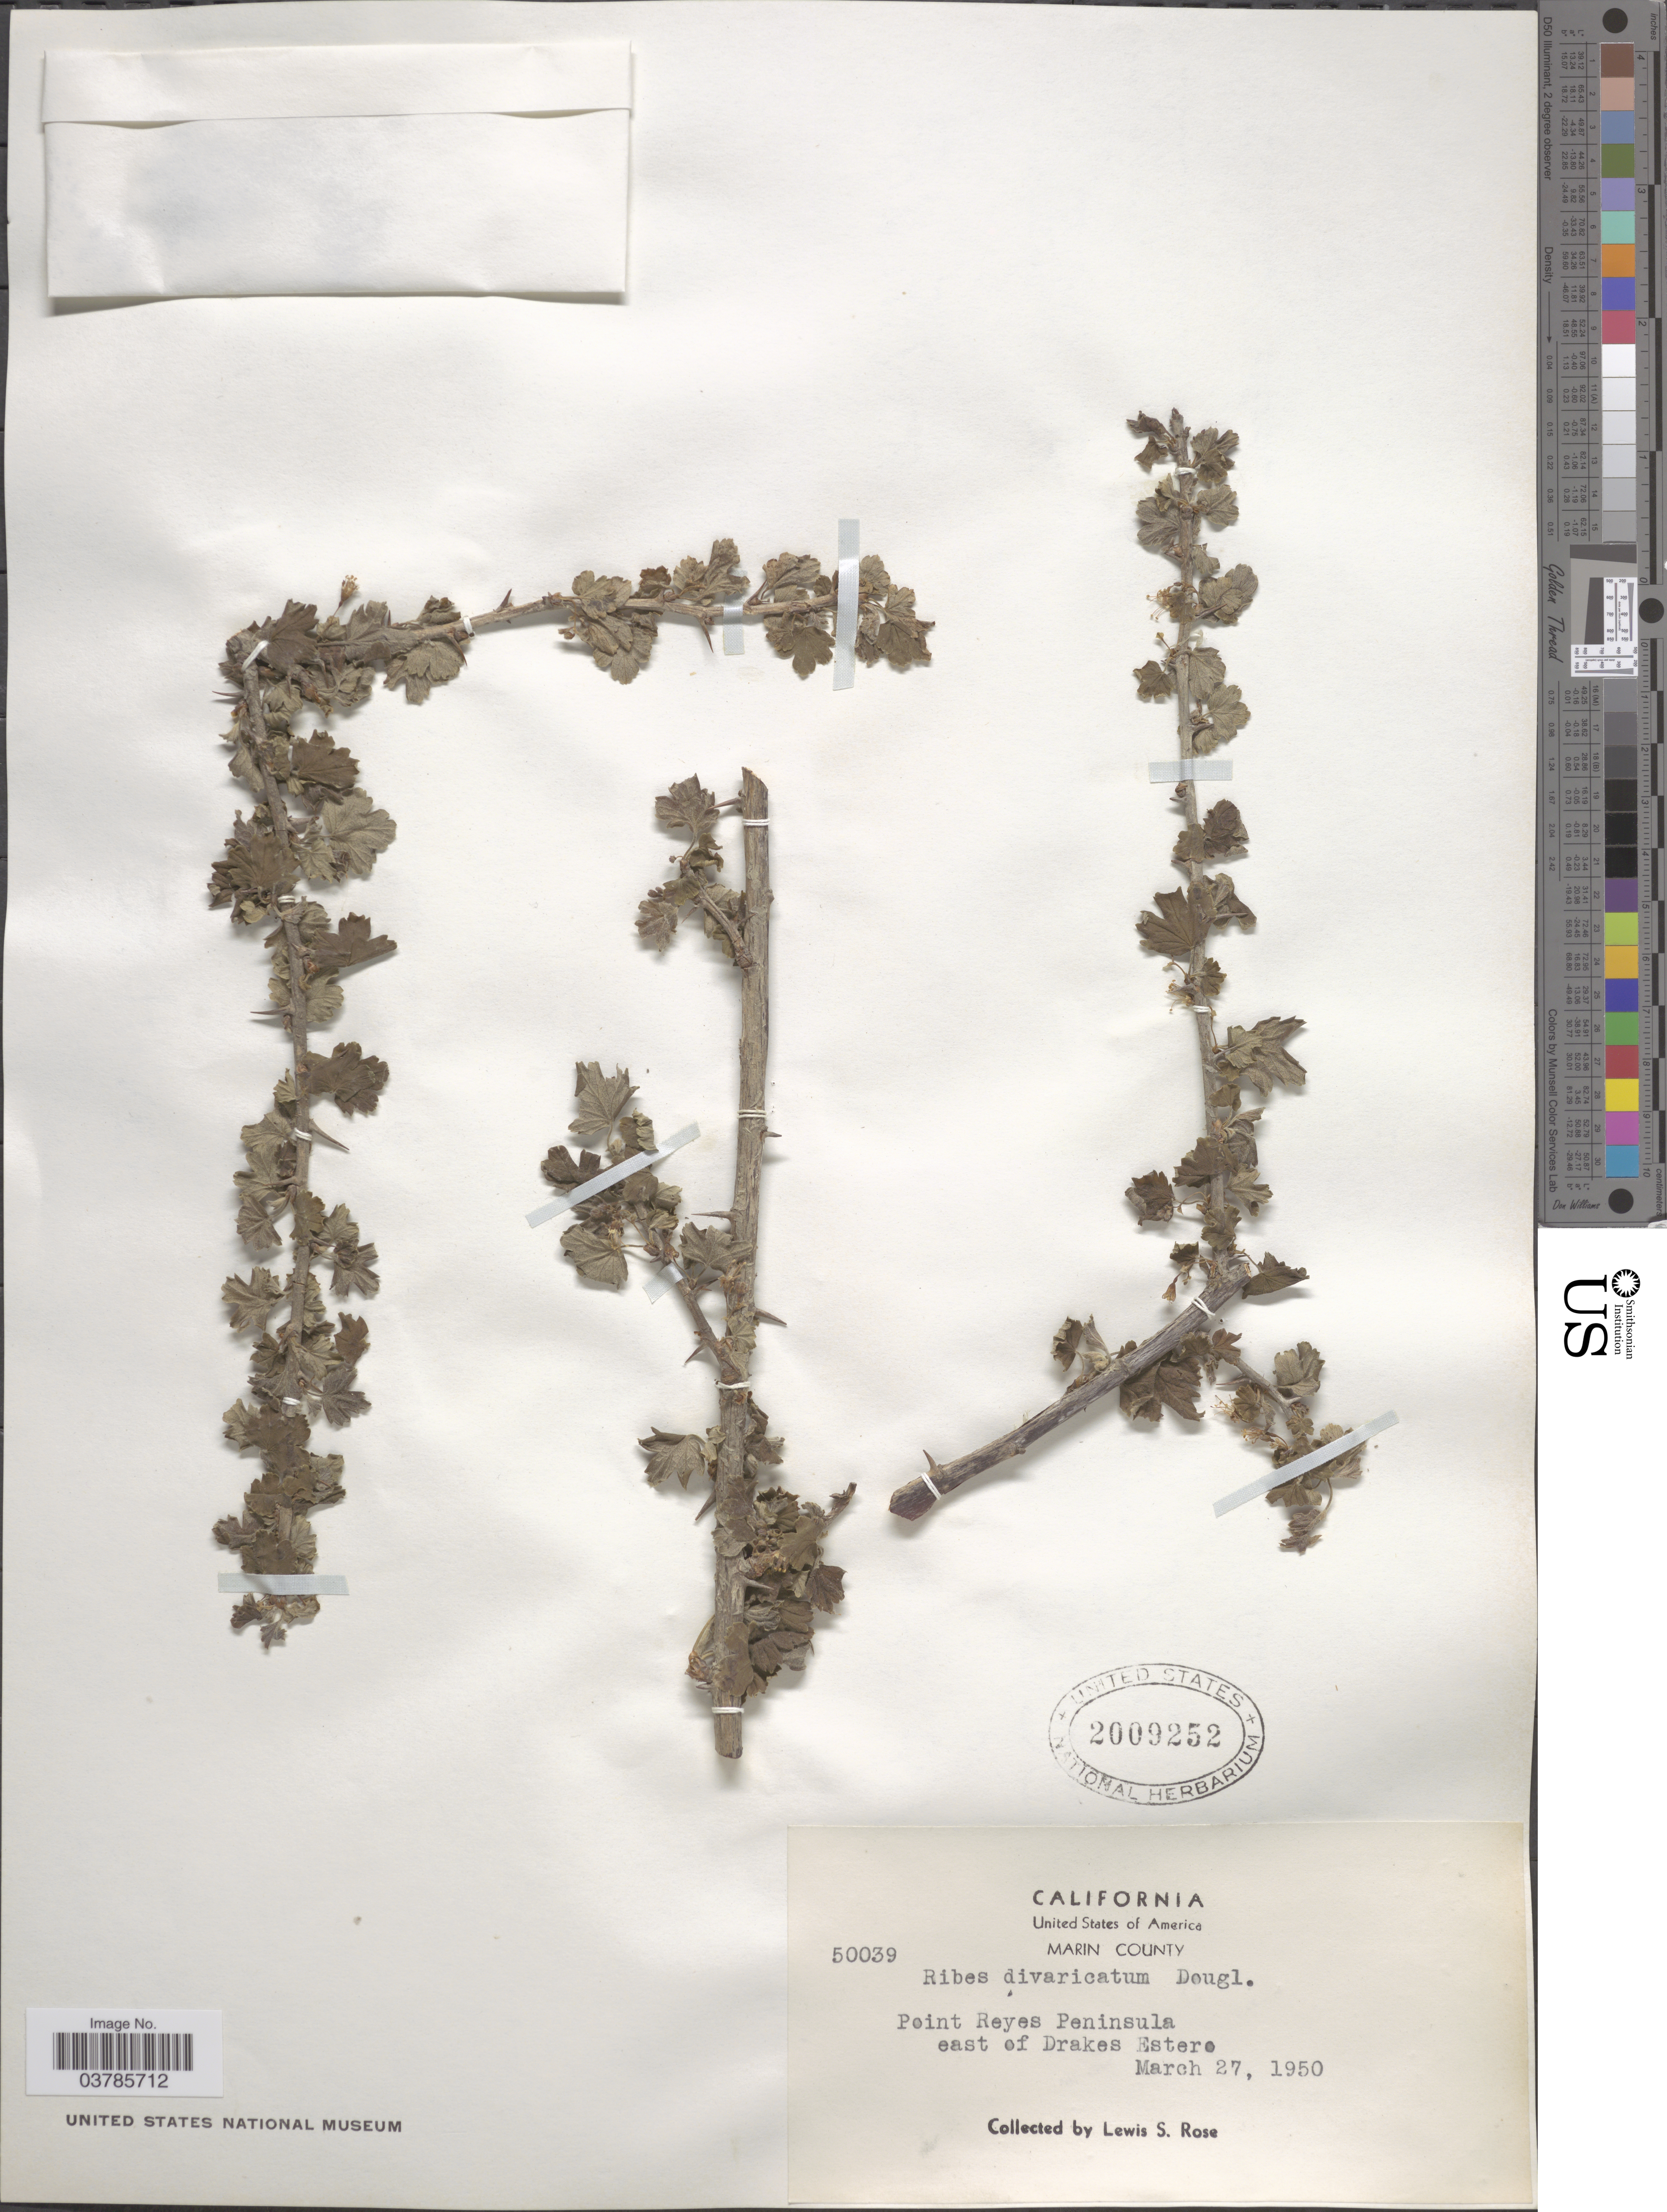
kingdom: Plantae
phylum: Tracheophyta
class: Magnoliopsida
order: Saxifragales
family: Grossulariaceae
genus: Ribes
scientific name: Ribes divaricatum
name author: Douglas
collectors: L. S. Rose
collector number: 50039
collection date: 1950-03-27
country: United States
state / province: California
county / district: Marin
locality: Marin County. Point Reyes Peninsula. East of Drakes Estero.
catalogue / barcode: US 2009252